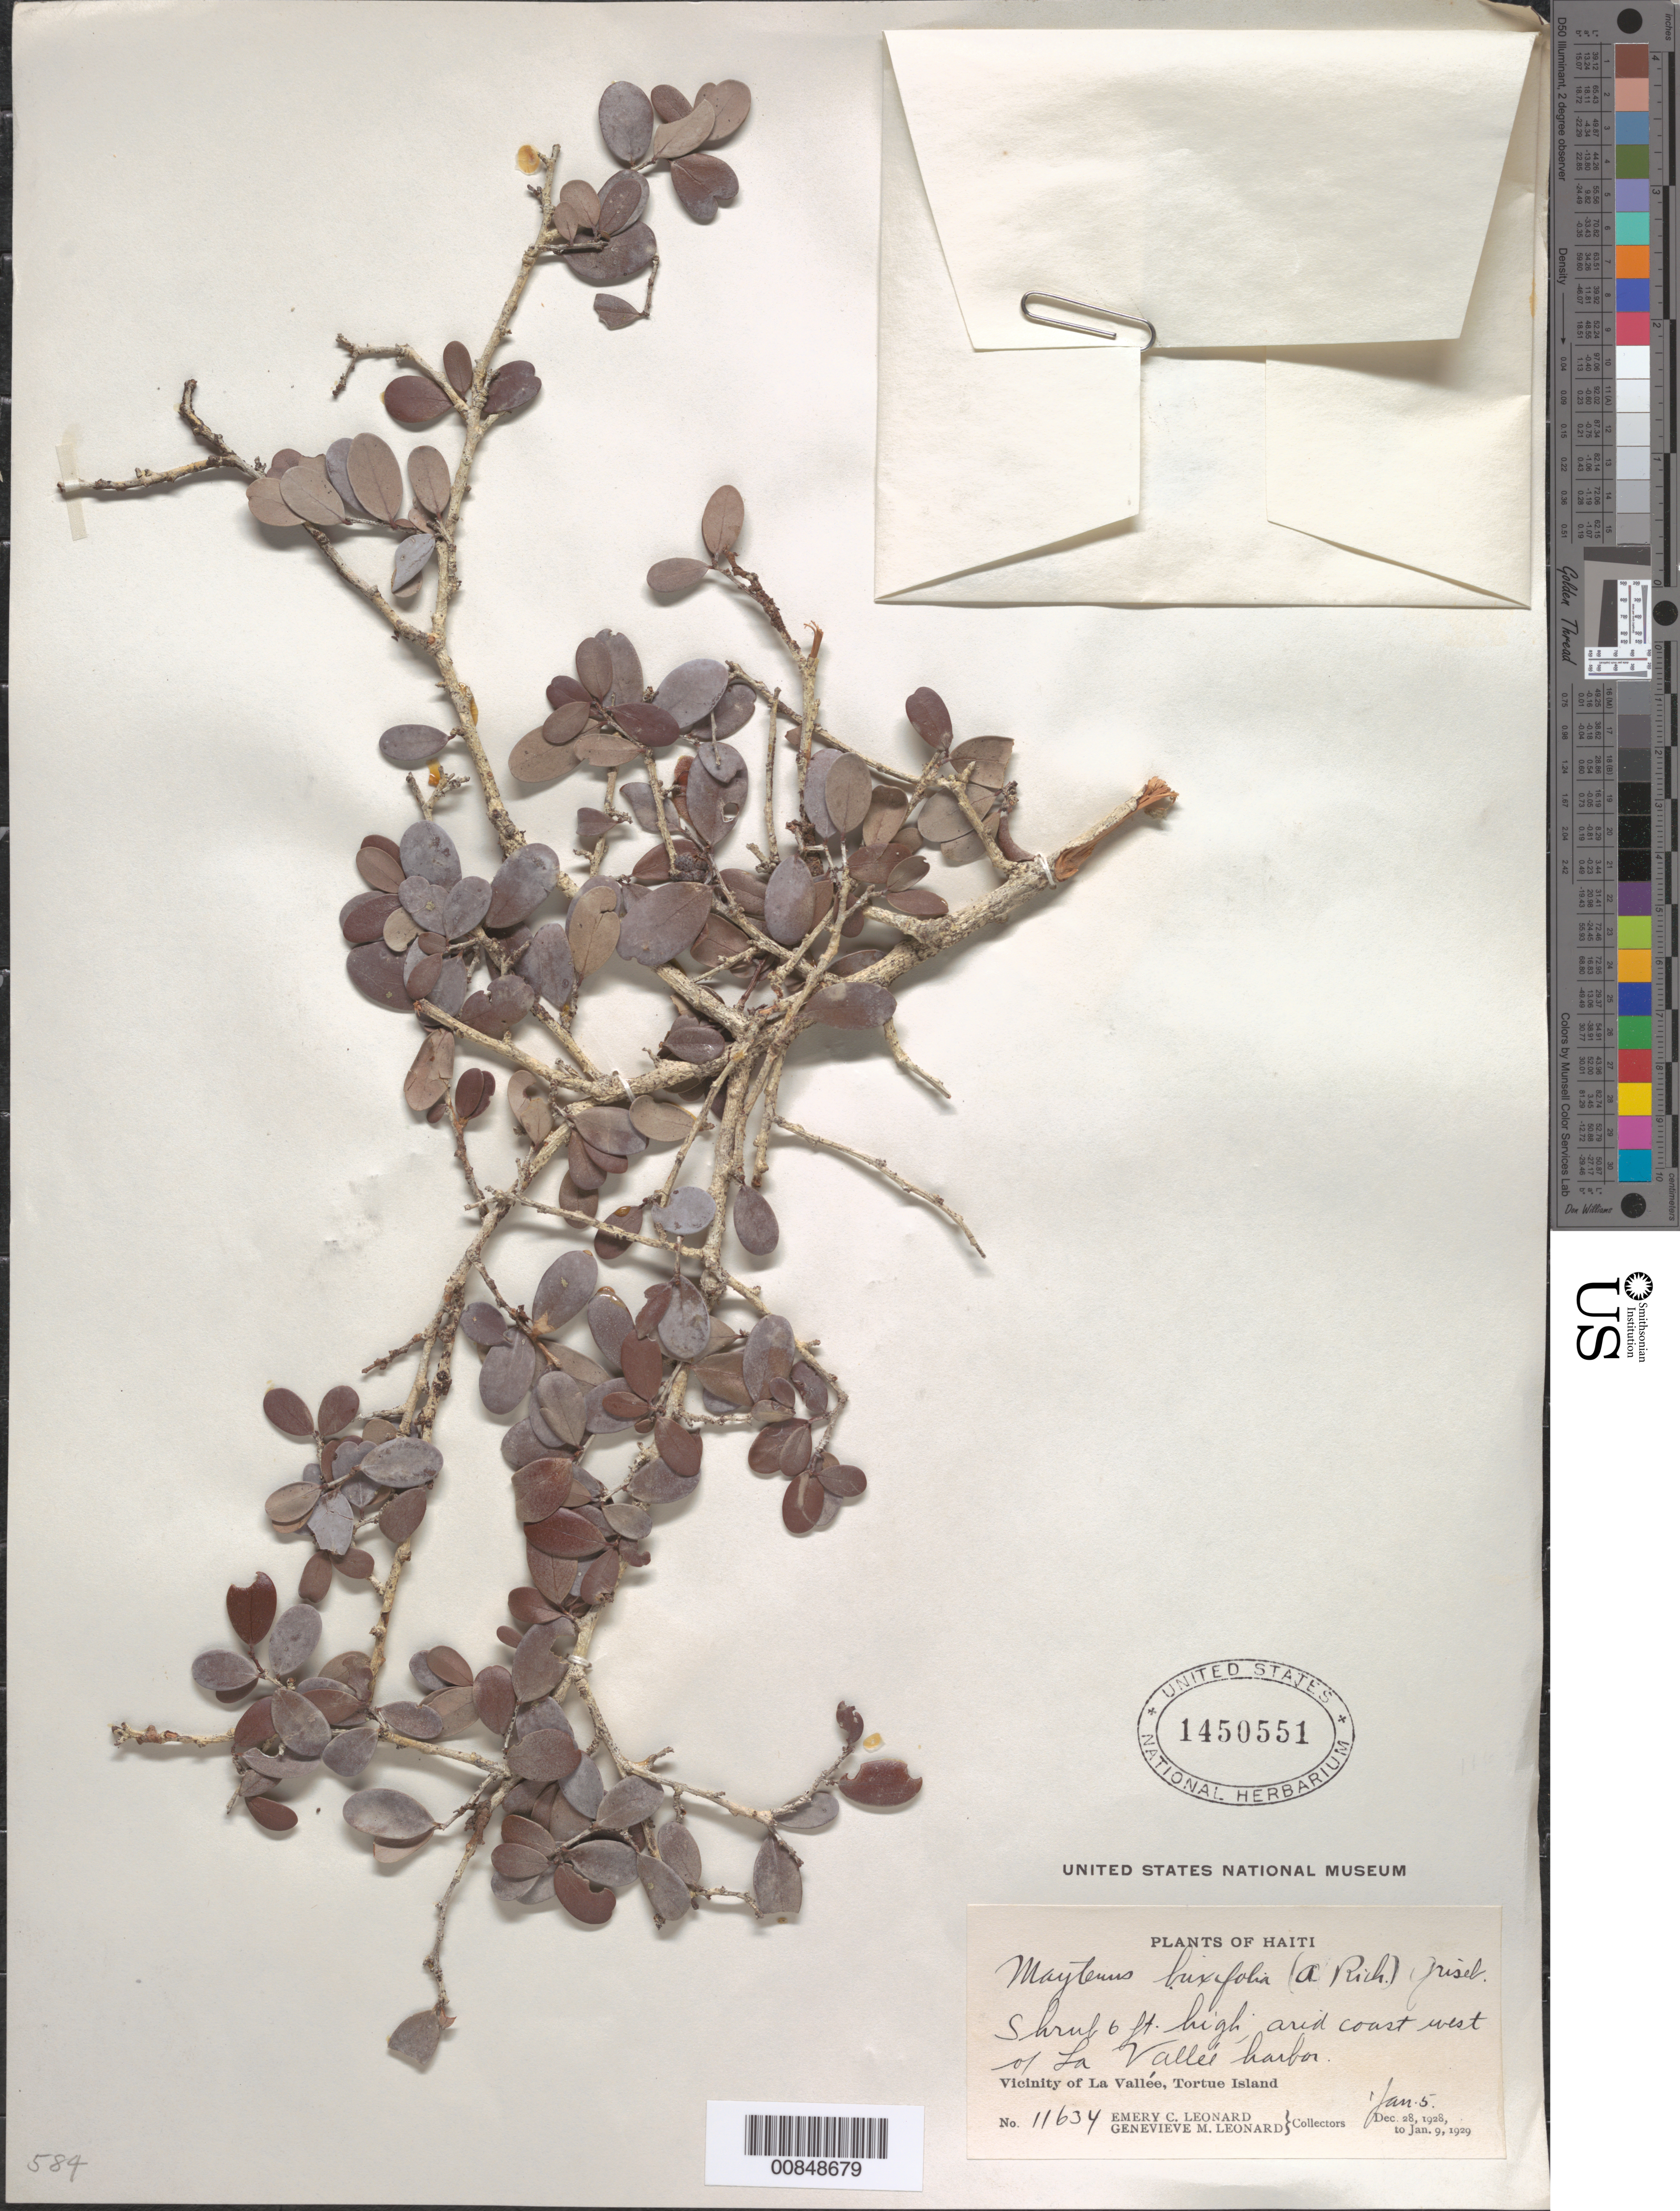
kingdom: Plantae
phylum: Tracheophyta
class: Magnoliopsida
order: Celastrales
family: Celastraceae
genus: Maytenus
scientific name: Maytenus buxifolia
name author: (A. Rich.) Griseb.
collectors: E. C. Leonard & G. M. Leonard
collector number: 11634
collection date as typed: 05 Jan 1929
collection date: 1929-01-05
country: Haiti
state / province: Nord-Ouest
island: Île de la Tortue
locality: Vicinity of La Vallée, W of La Vallée harbor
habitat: Arid coast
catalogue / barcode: US 1450551